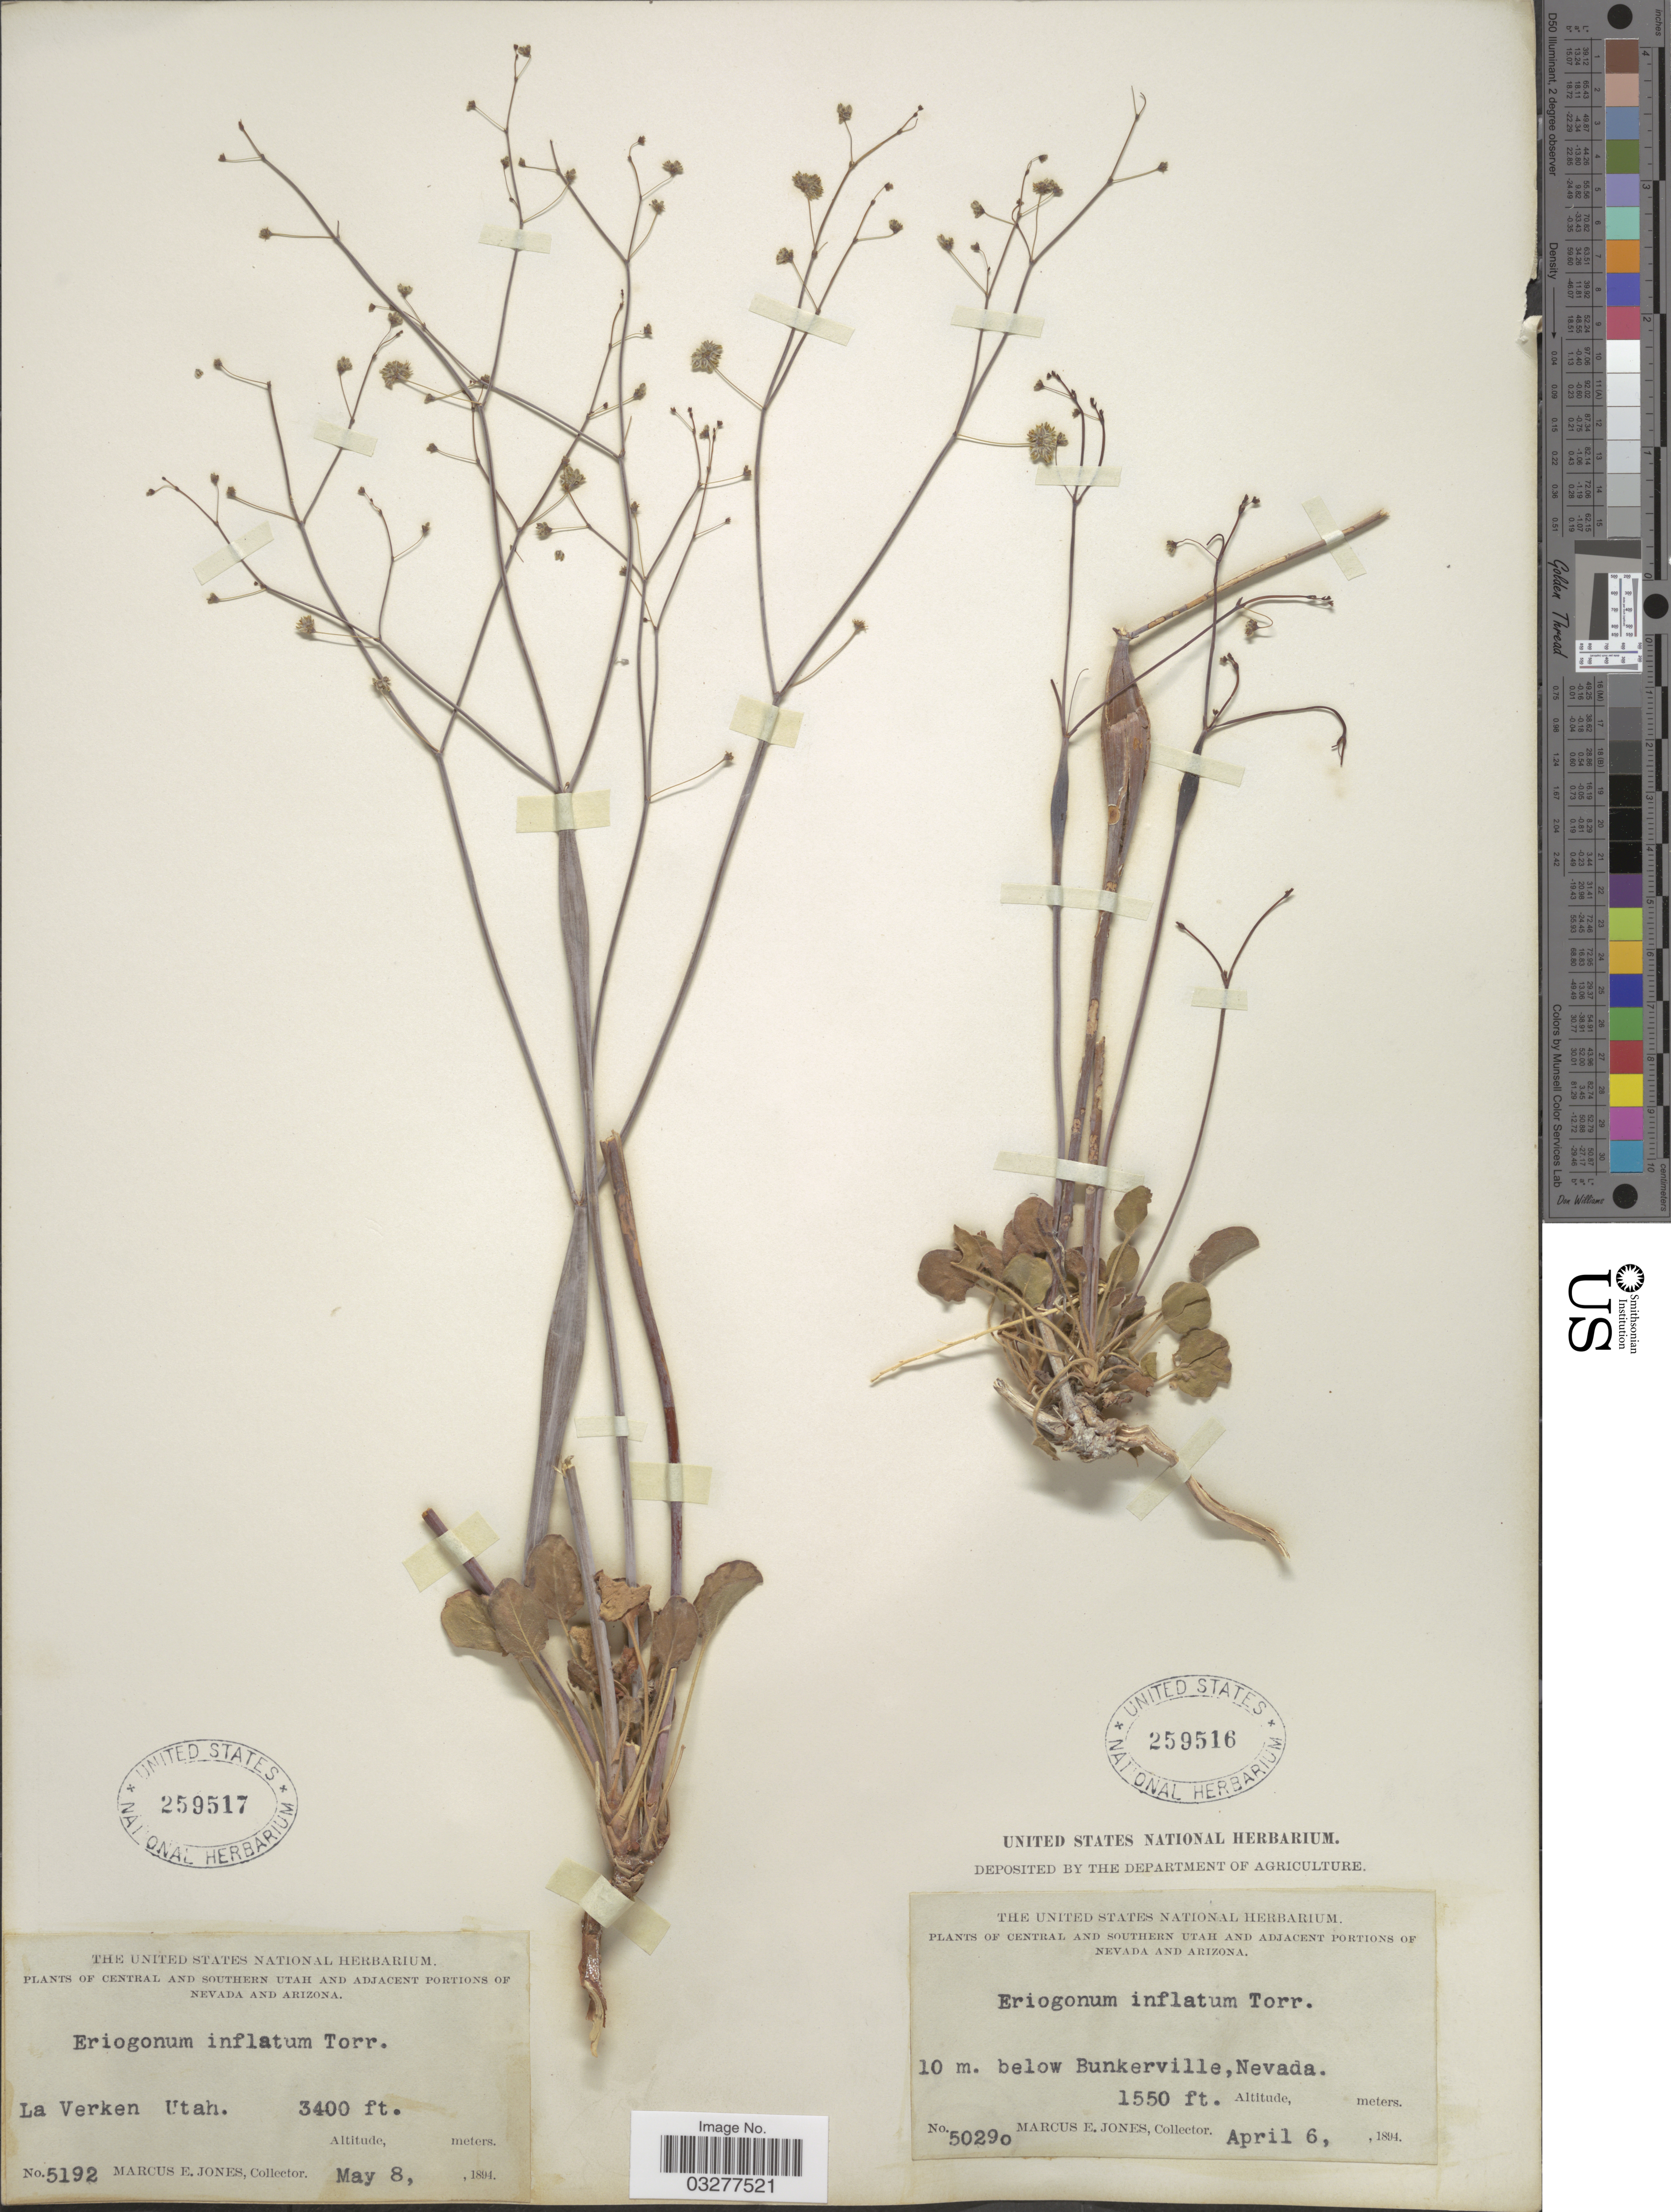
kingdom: Plantae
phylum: Tracheophyta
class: Magnoliopsida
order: Caryophyllales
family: Polygonaceae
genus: Eriogonum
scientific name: Eriogonum inflatum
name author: Torr. & Frém.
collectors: M. E. Jones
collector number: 5290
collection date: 1894-04-06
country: United States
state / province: Nevada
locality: Adjacent portions of Nevada, 10 m. below Bunkerville.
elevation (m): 472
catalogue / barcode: US 259516